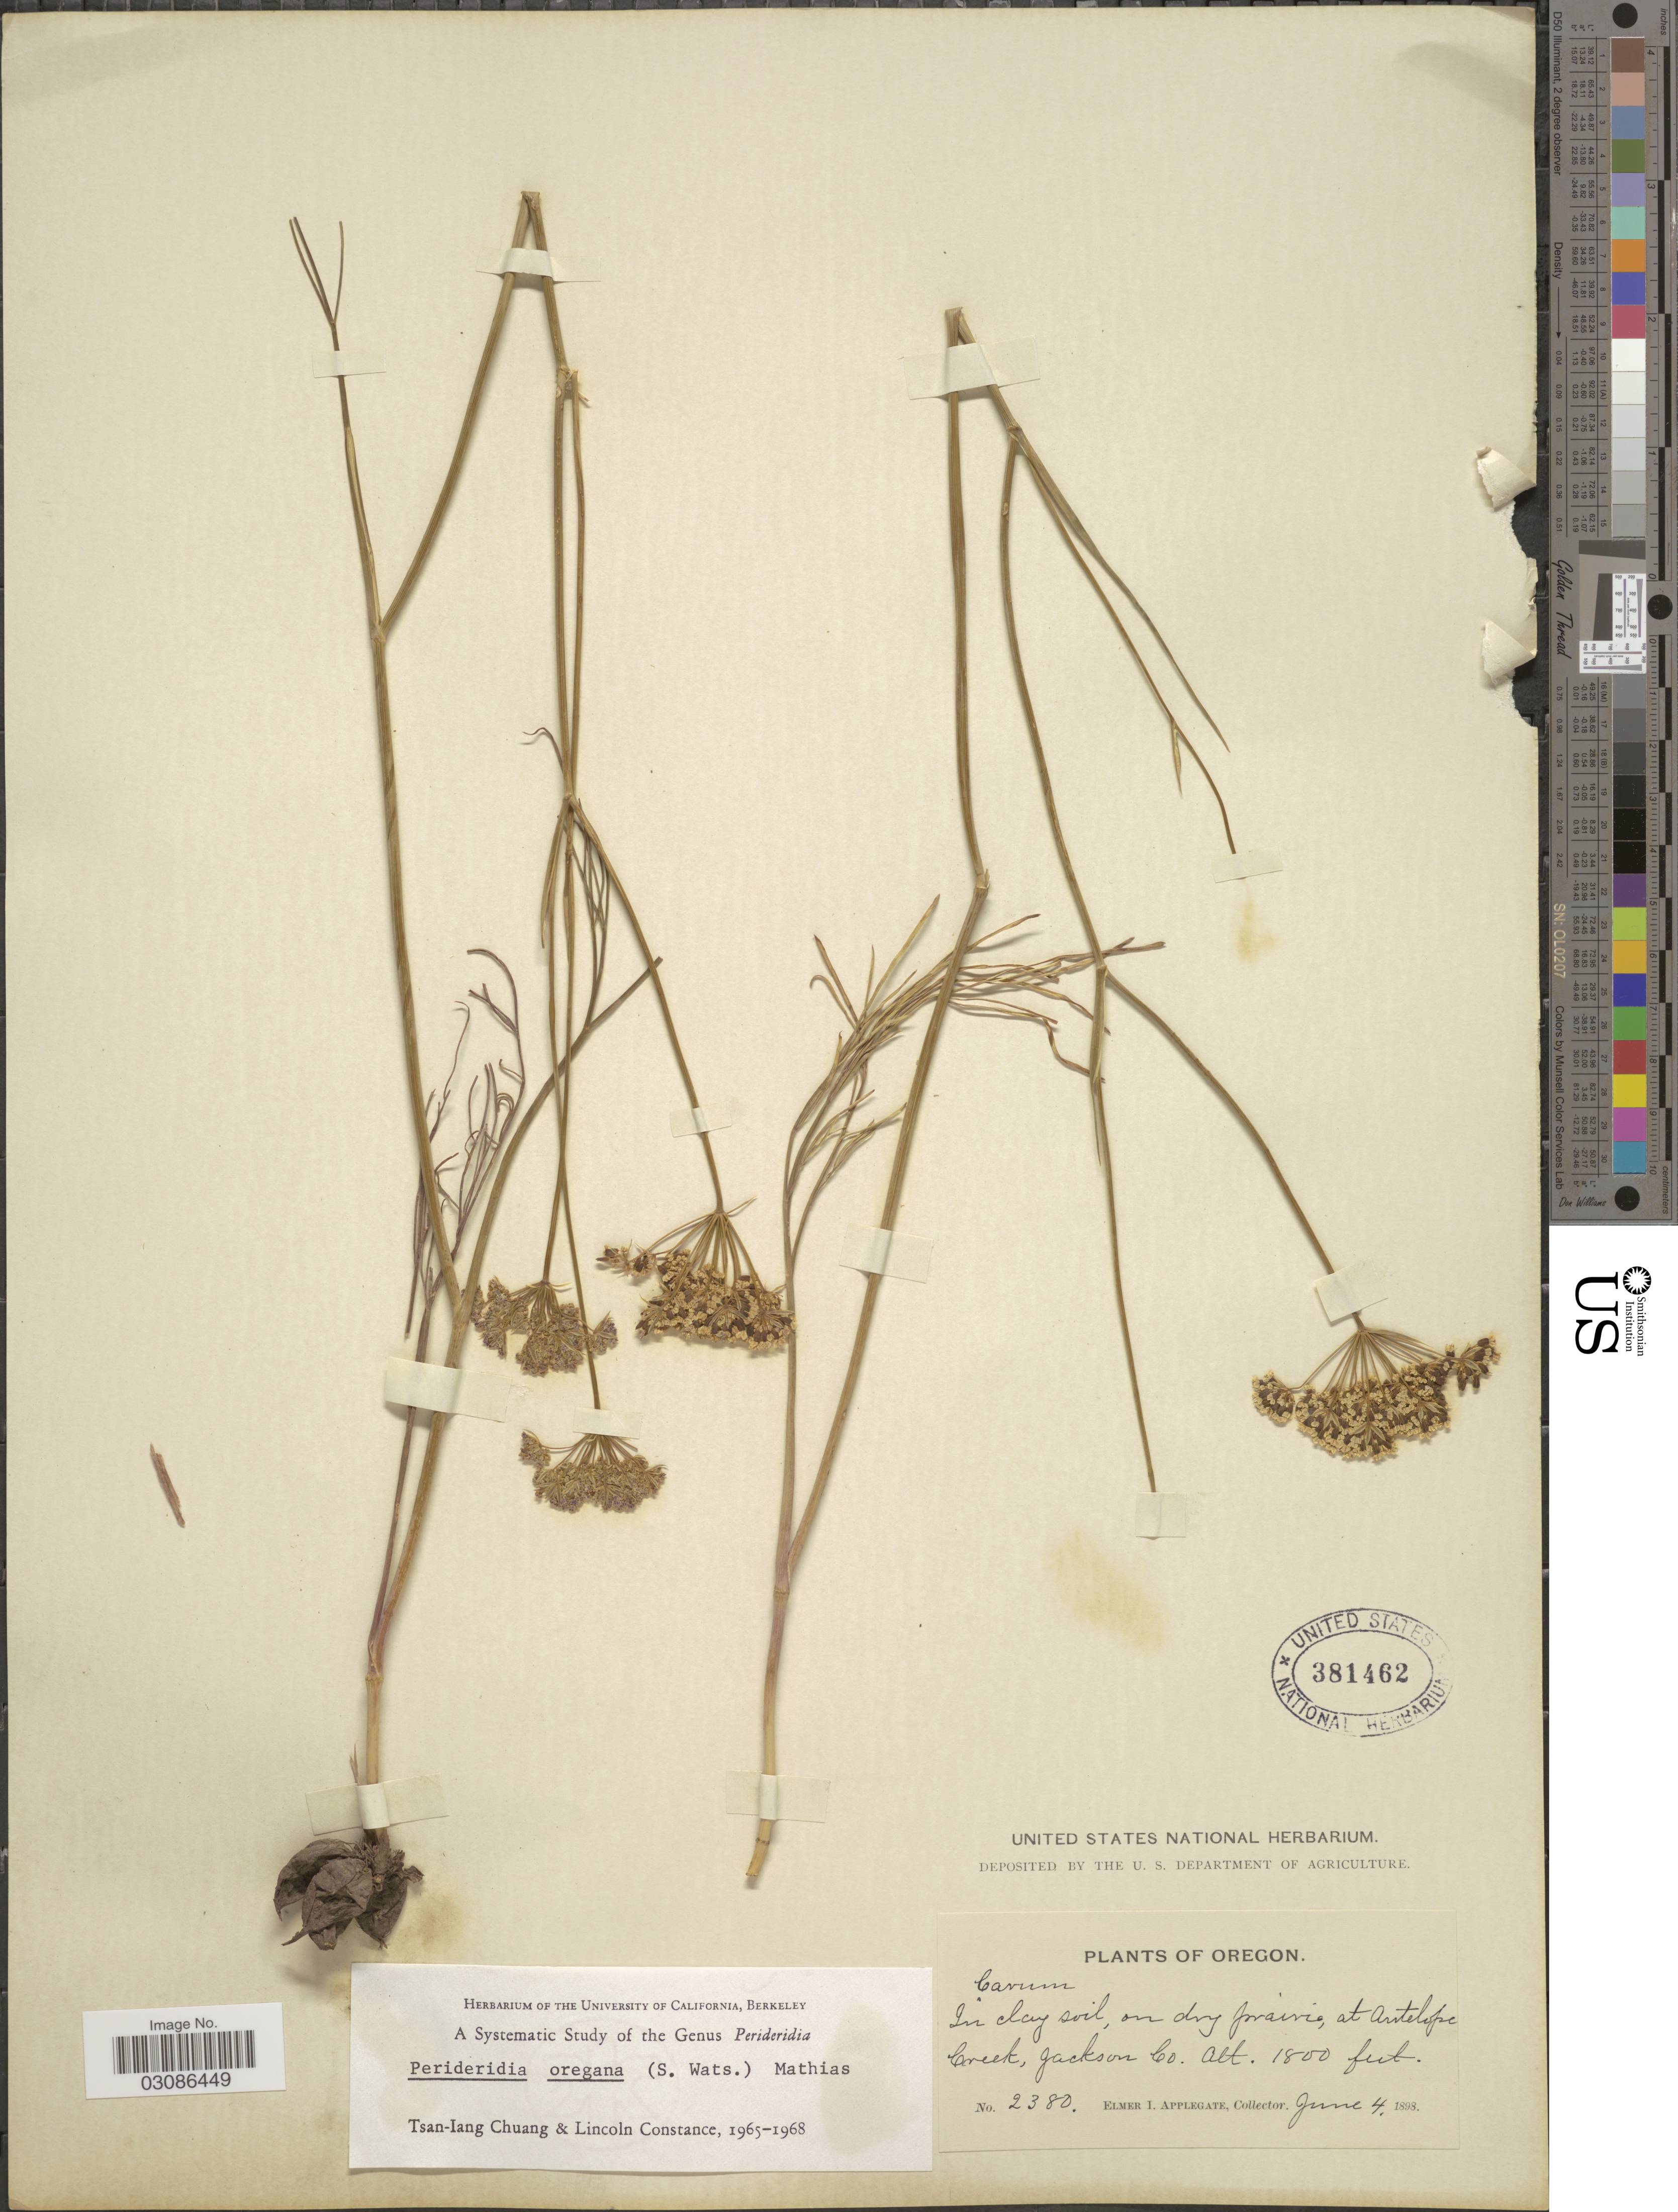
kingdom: Plantae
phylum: Tracheophyta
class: Magnoliopsida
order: Apiales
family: Apiaceae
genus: Perideridia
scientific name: Perideridia oregana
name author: (S. Watson) Mathias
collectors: E. I. Applegate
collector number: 2380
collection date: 1898-06-04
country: United States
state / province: Oregon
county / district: Jackson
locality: In clay soil, on dry prairie, at Antelope Creek, Jackson Co.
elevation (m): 549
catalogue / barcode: US 381462